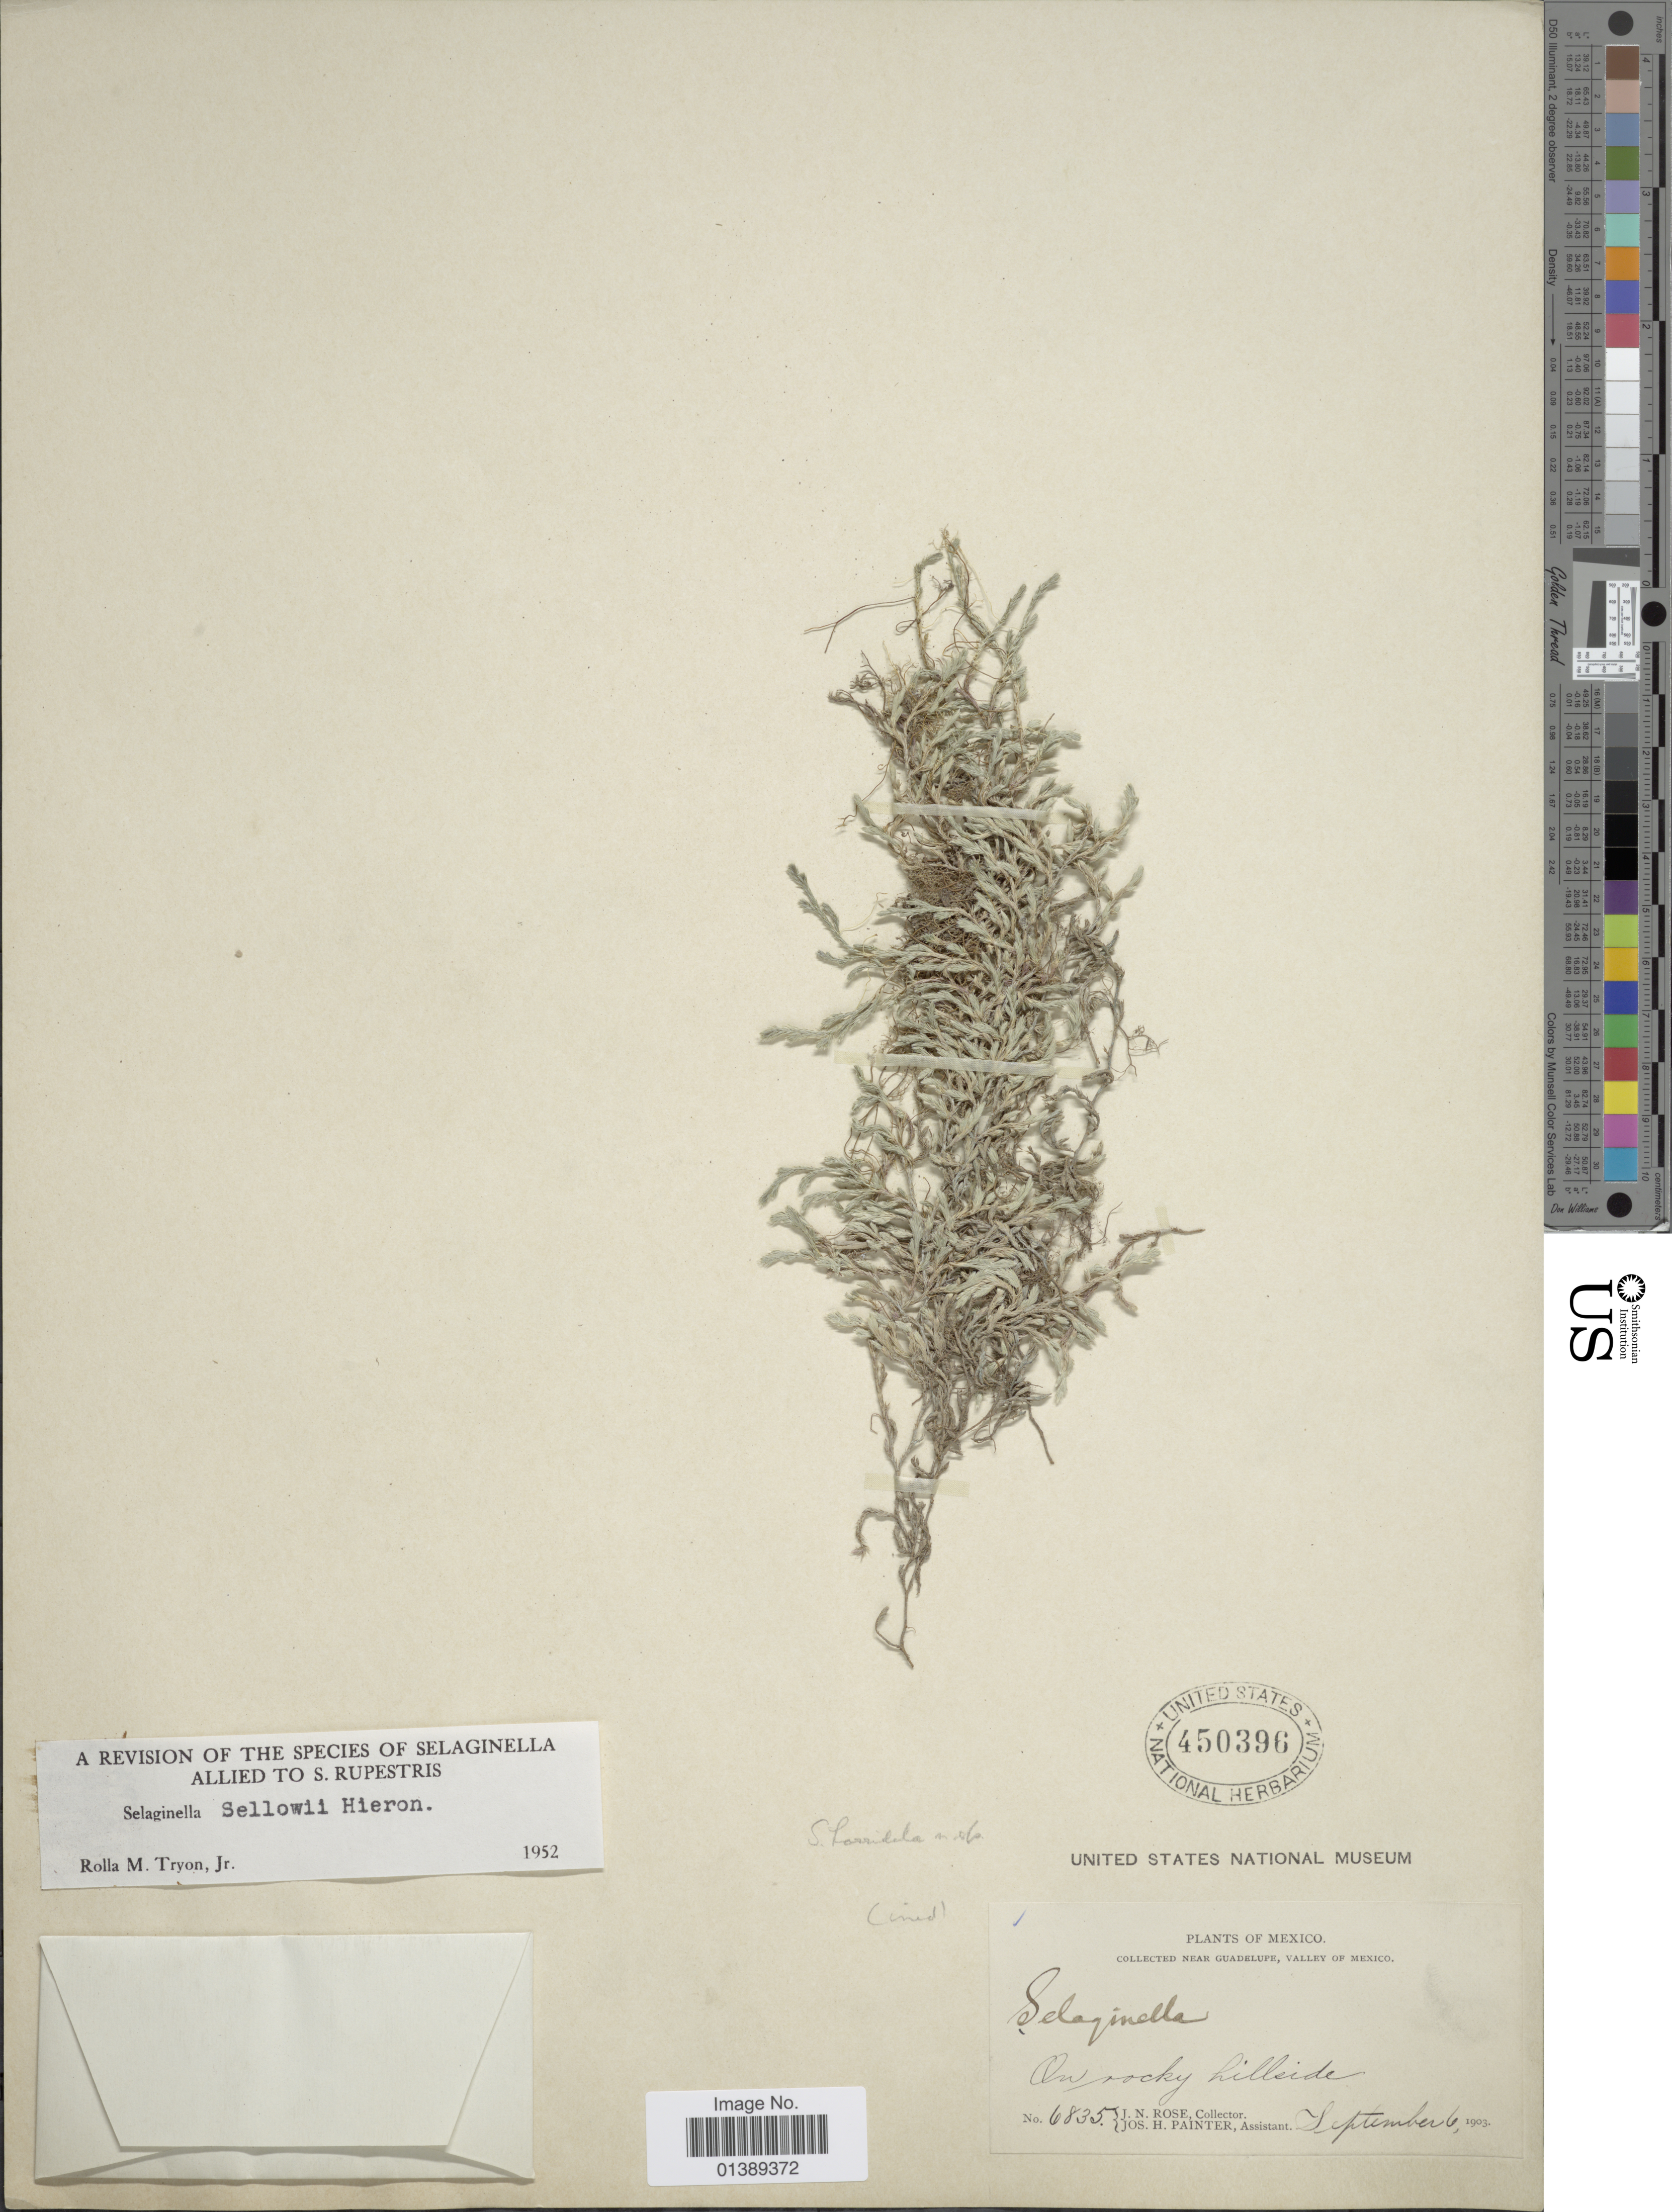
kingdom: Plantae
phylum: Tracheophyta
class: Lycopodiopsida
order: Selaginellales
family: Selaginellaceae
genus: Selaginella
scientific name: Selaginella sellowii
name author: Hieron.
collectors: J. N. Rose & J. H. Painter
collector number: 6835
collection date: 1903-09-06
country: Mexico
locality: Near Guadelupe, Valley of Mexico, On rocky hillside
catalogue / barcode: US 450396